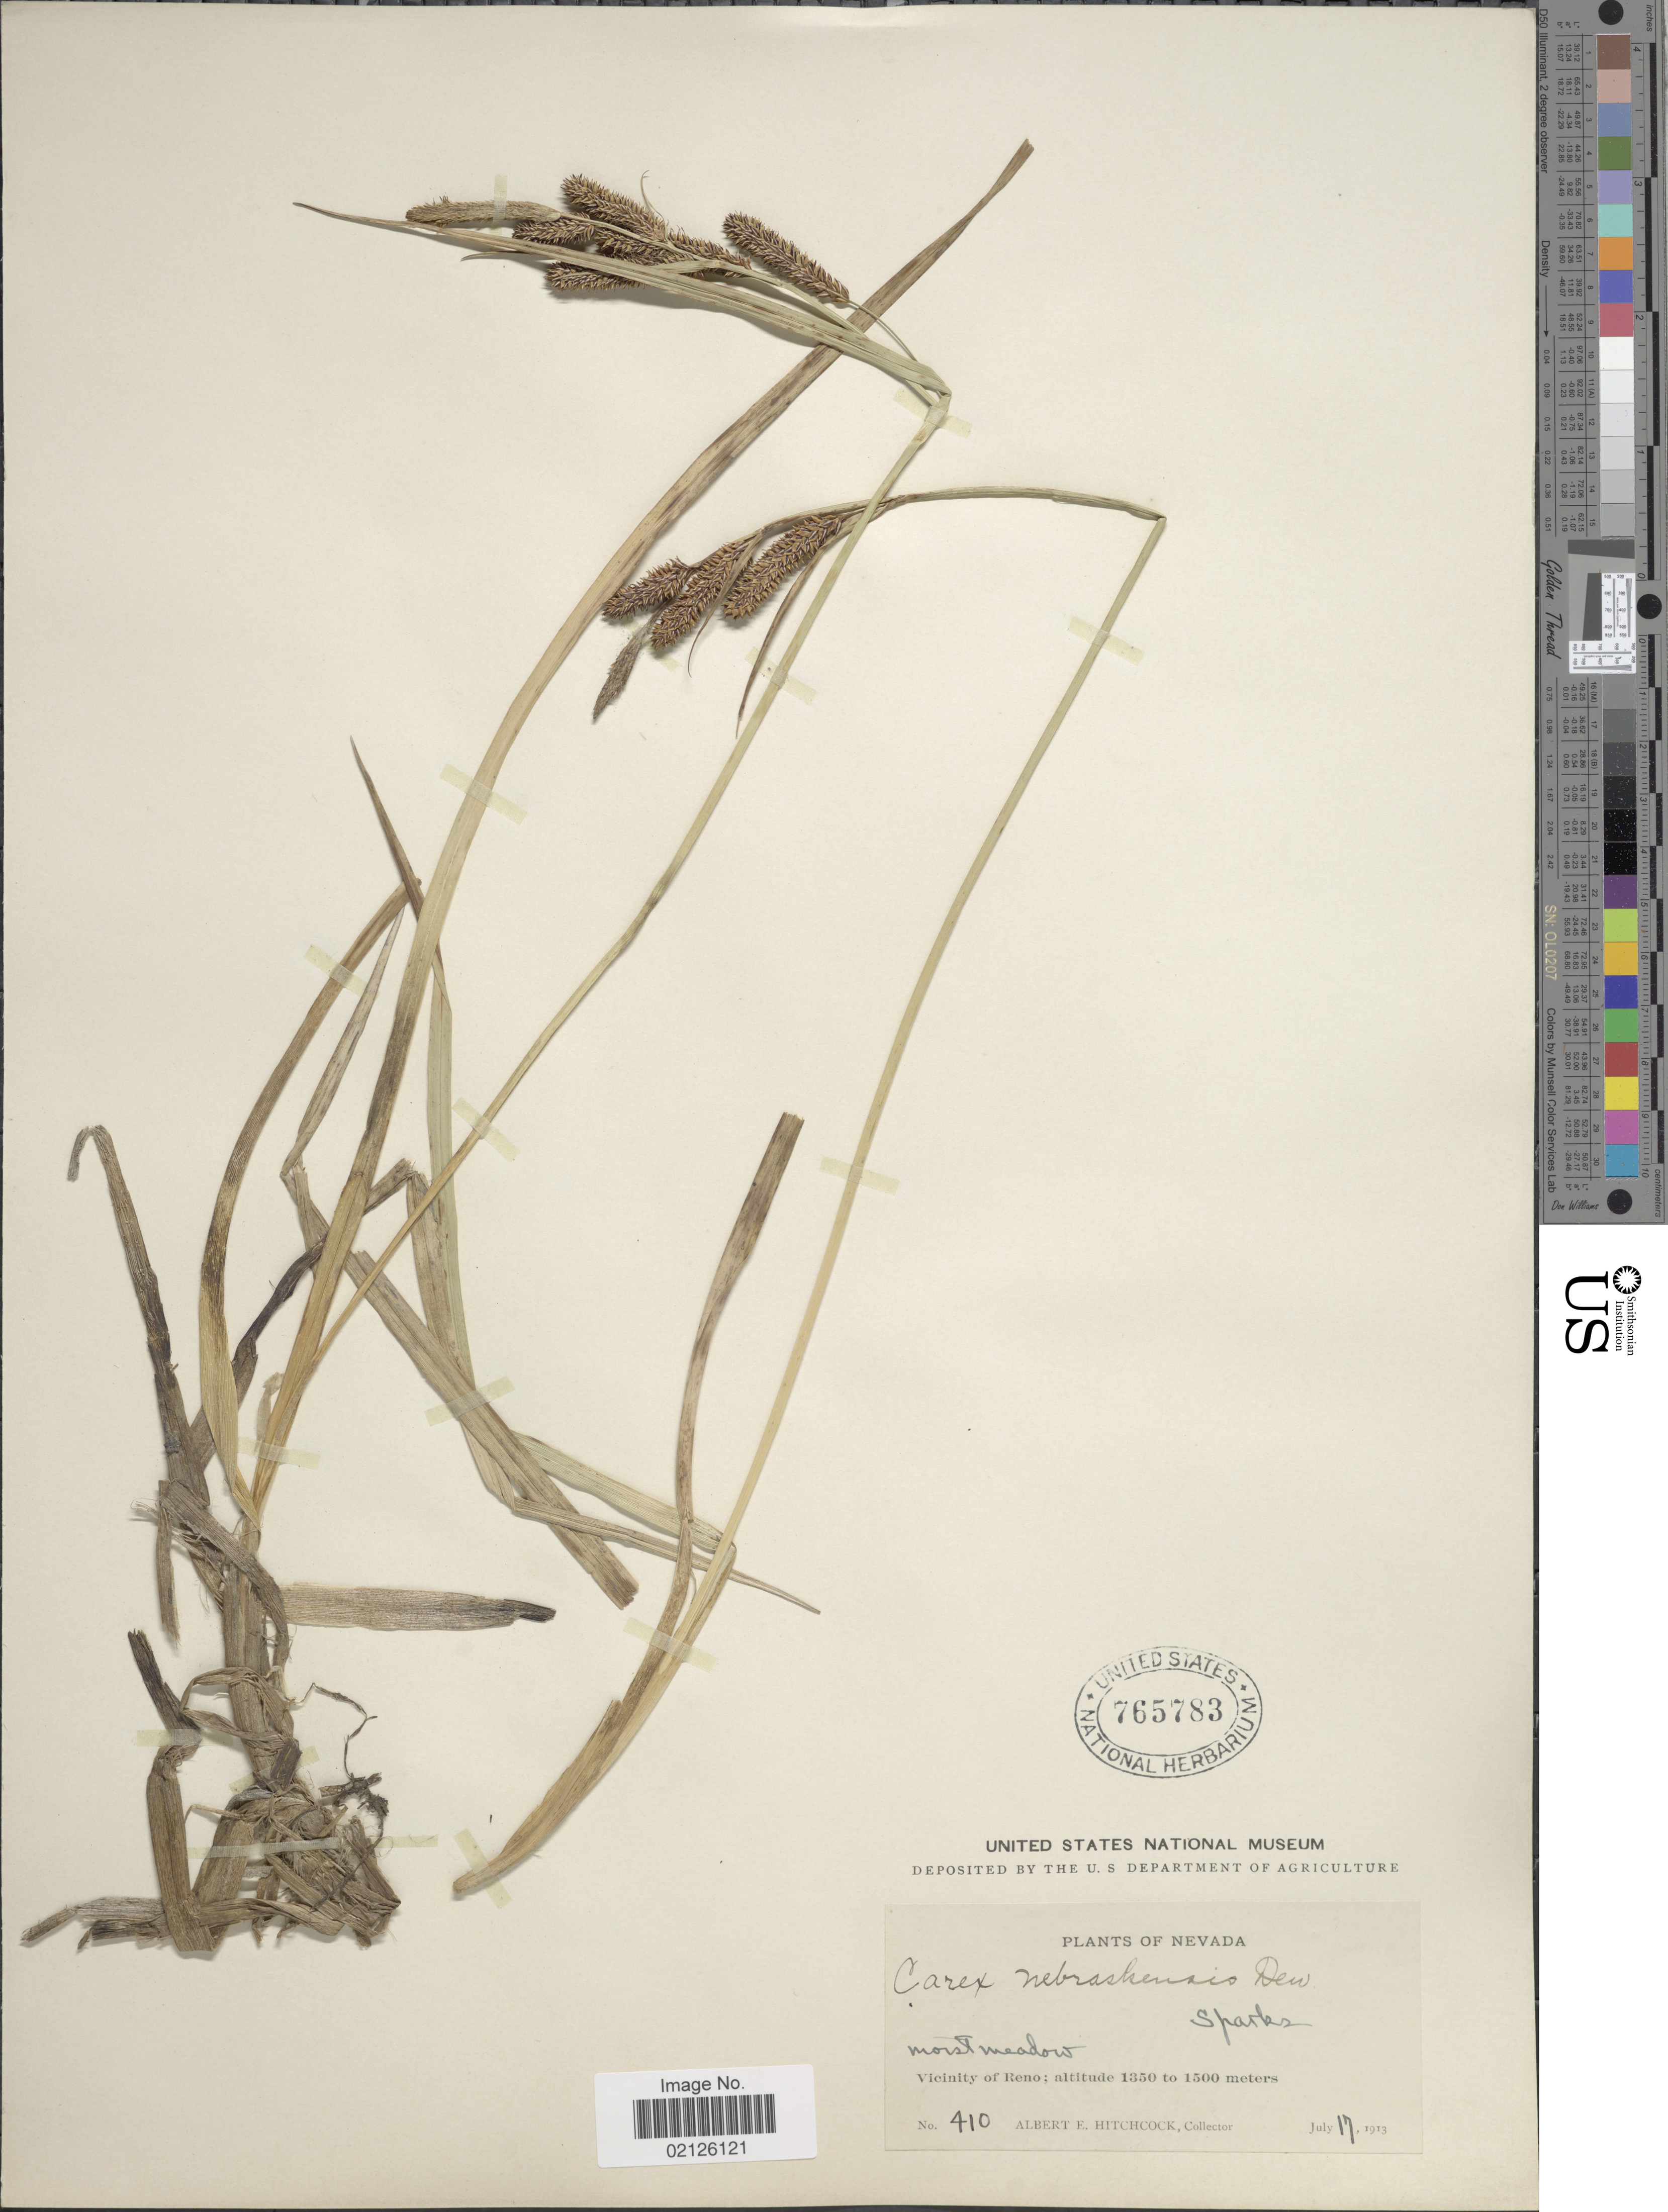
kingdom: Plantae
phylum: Tracheophyta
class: Liliopsida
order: Poales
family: Cyperaceae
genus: Carex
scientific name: Carex nebrascensis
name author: Dewey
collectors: A. Hitchcock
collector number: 410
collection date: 1913-07-17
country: United States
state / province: Nevada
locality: Moist meadows, Vicinity of Reno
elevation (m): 1350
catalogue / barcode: US 765783